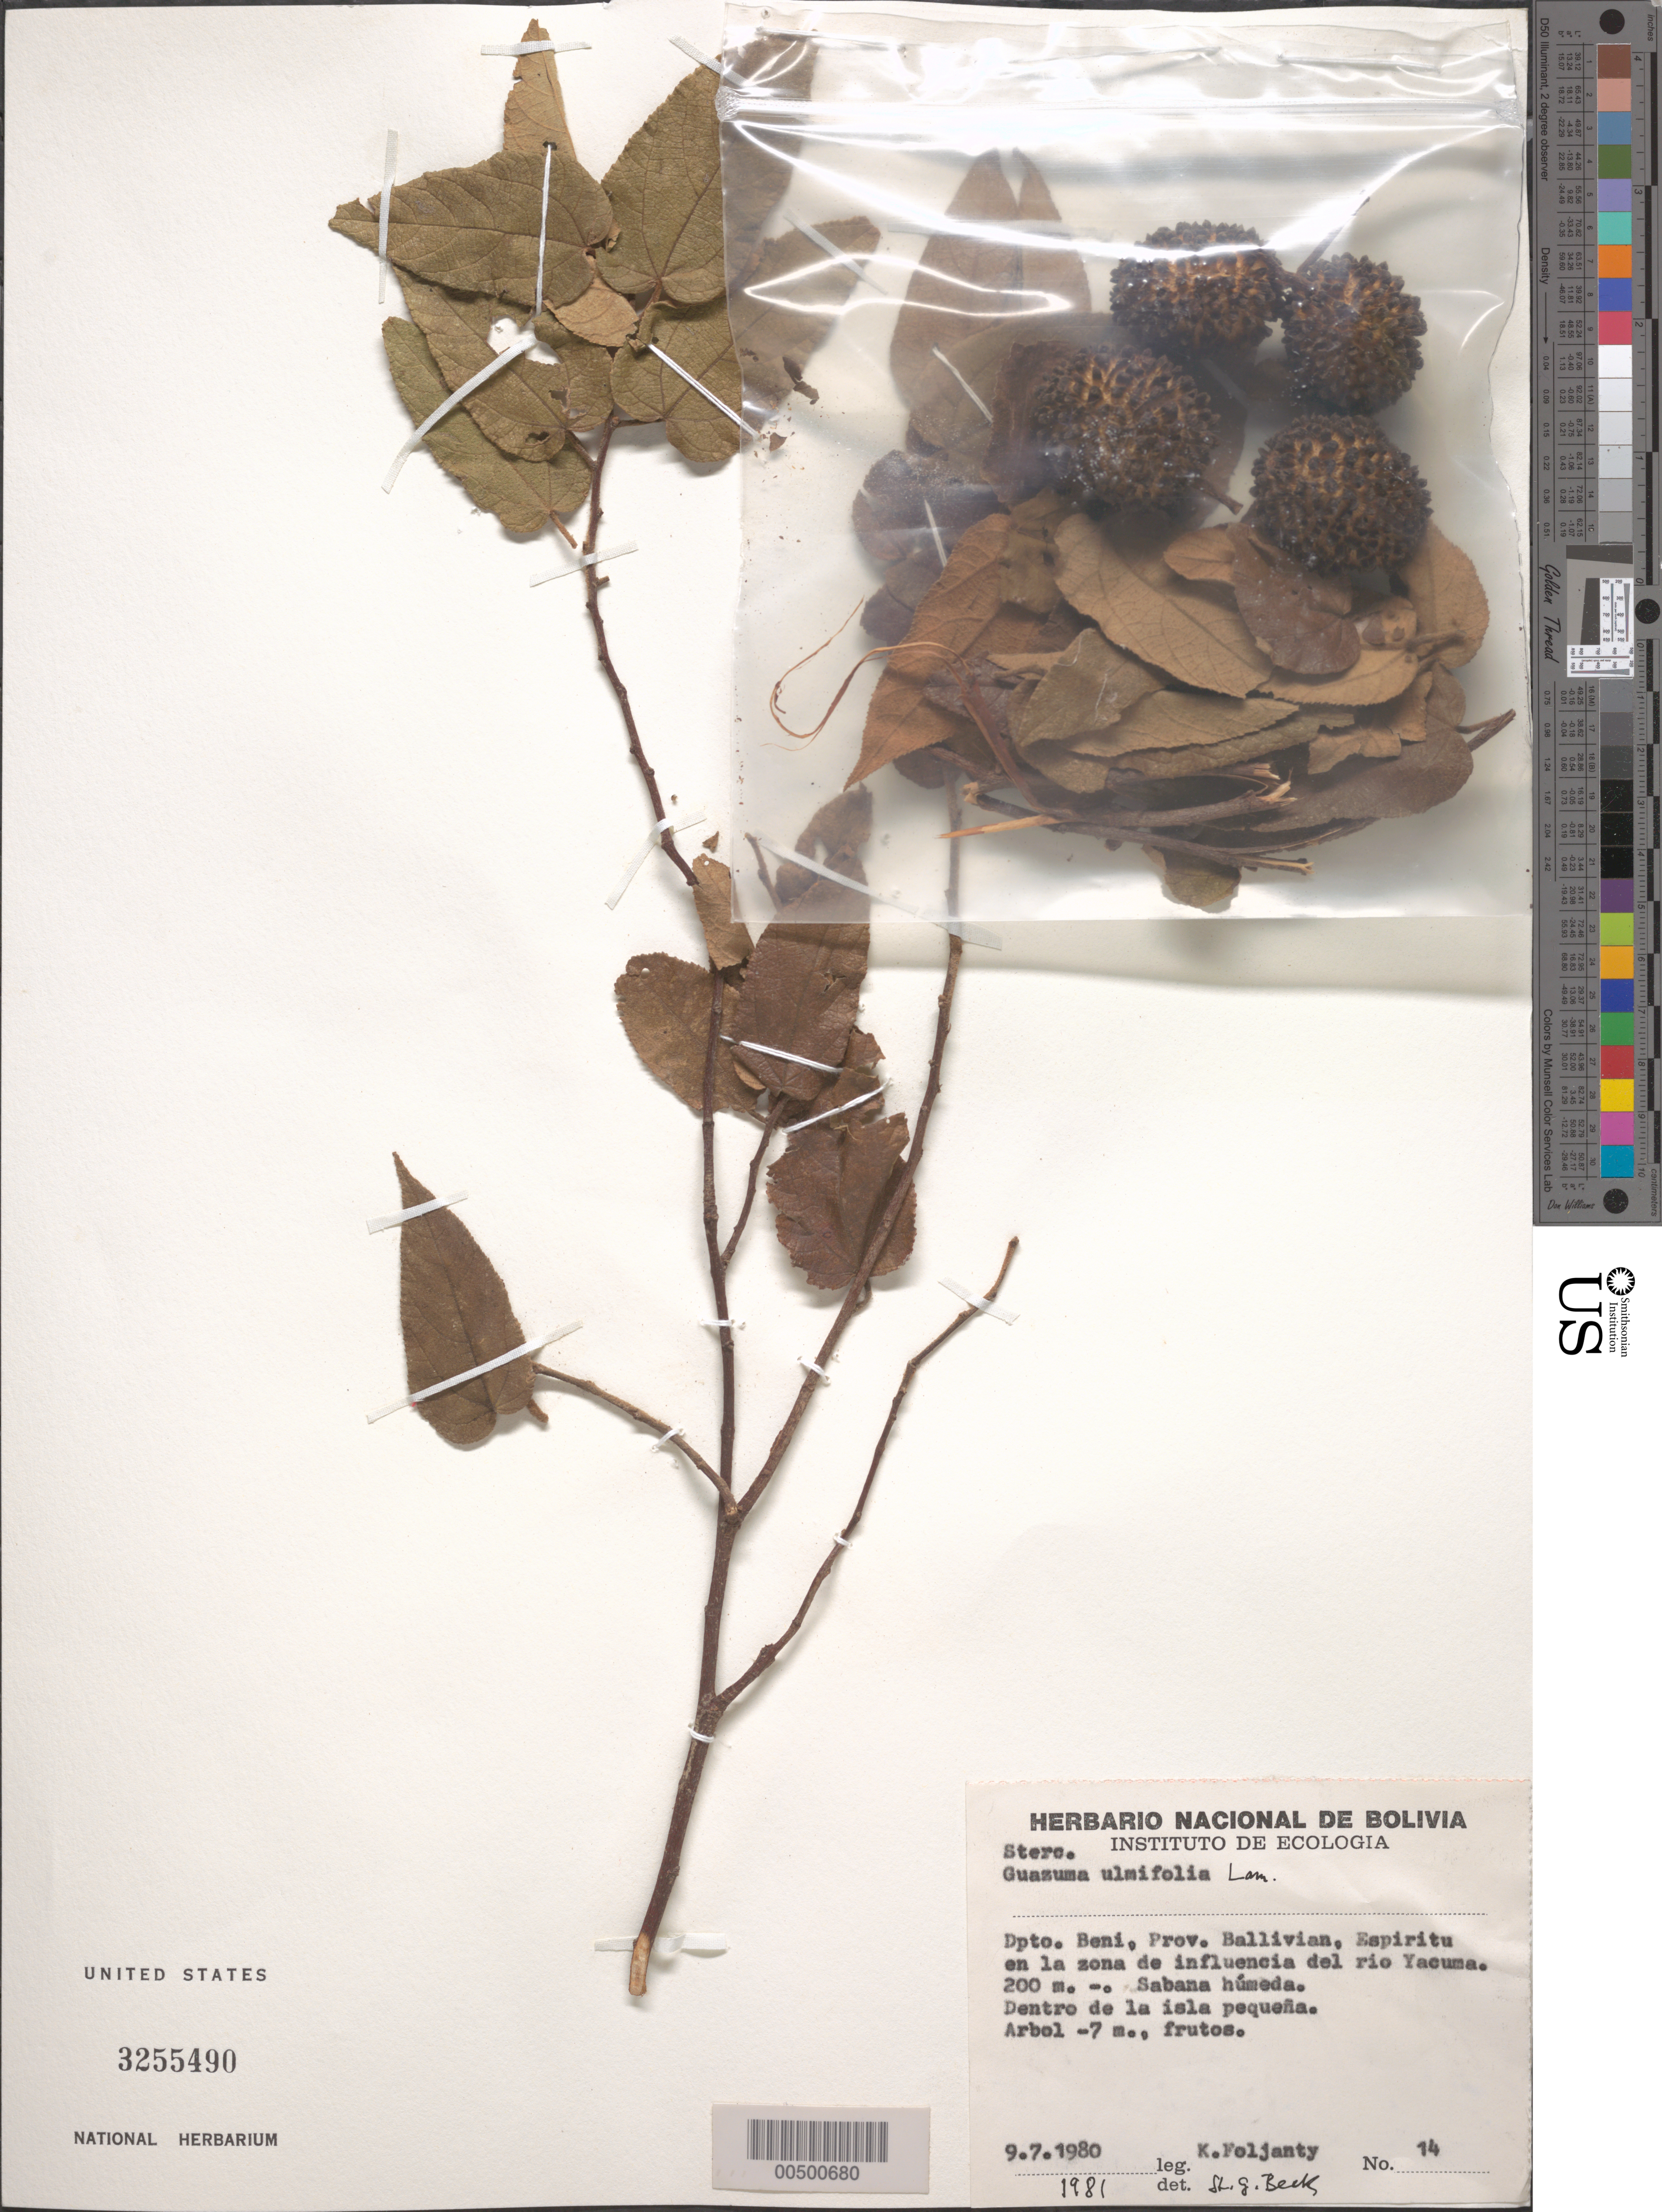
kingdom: Plantae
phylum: Tracheophyta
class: Magnoliopsida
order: Malvales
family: Malvaceae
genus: Guazuma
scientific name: Guazuma ulmifolia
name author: Lam.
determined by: Beck, S. G.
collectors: K. Foljanty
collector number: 14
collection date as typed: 09 Jul 1980 or 07 Sep 1980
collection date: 1980-07-09 or 1980-09-07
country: Bolivia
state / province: Beni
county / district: General José Ballivián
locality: Espirito en la Zona de Influencia del Rio Yacuma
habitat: Sabana húmeda.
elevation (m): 200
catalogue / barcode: US 3255490